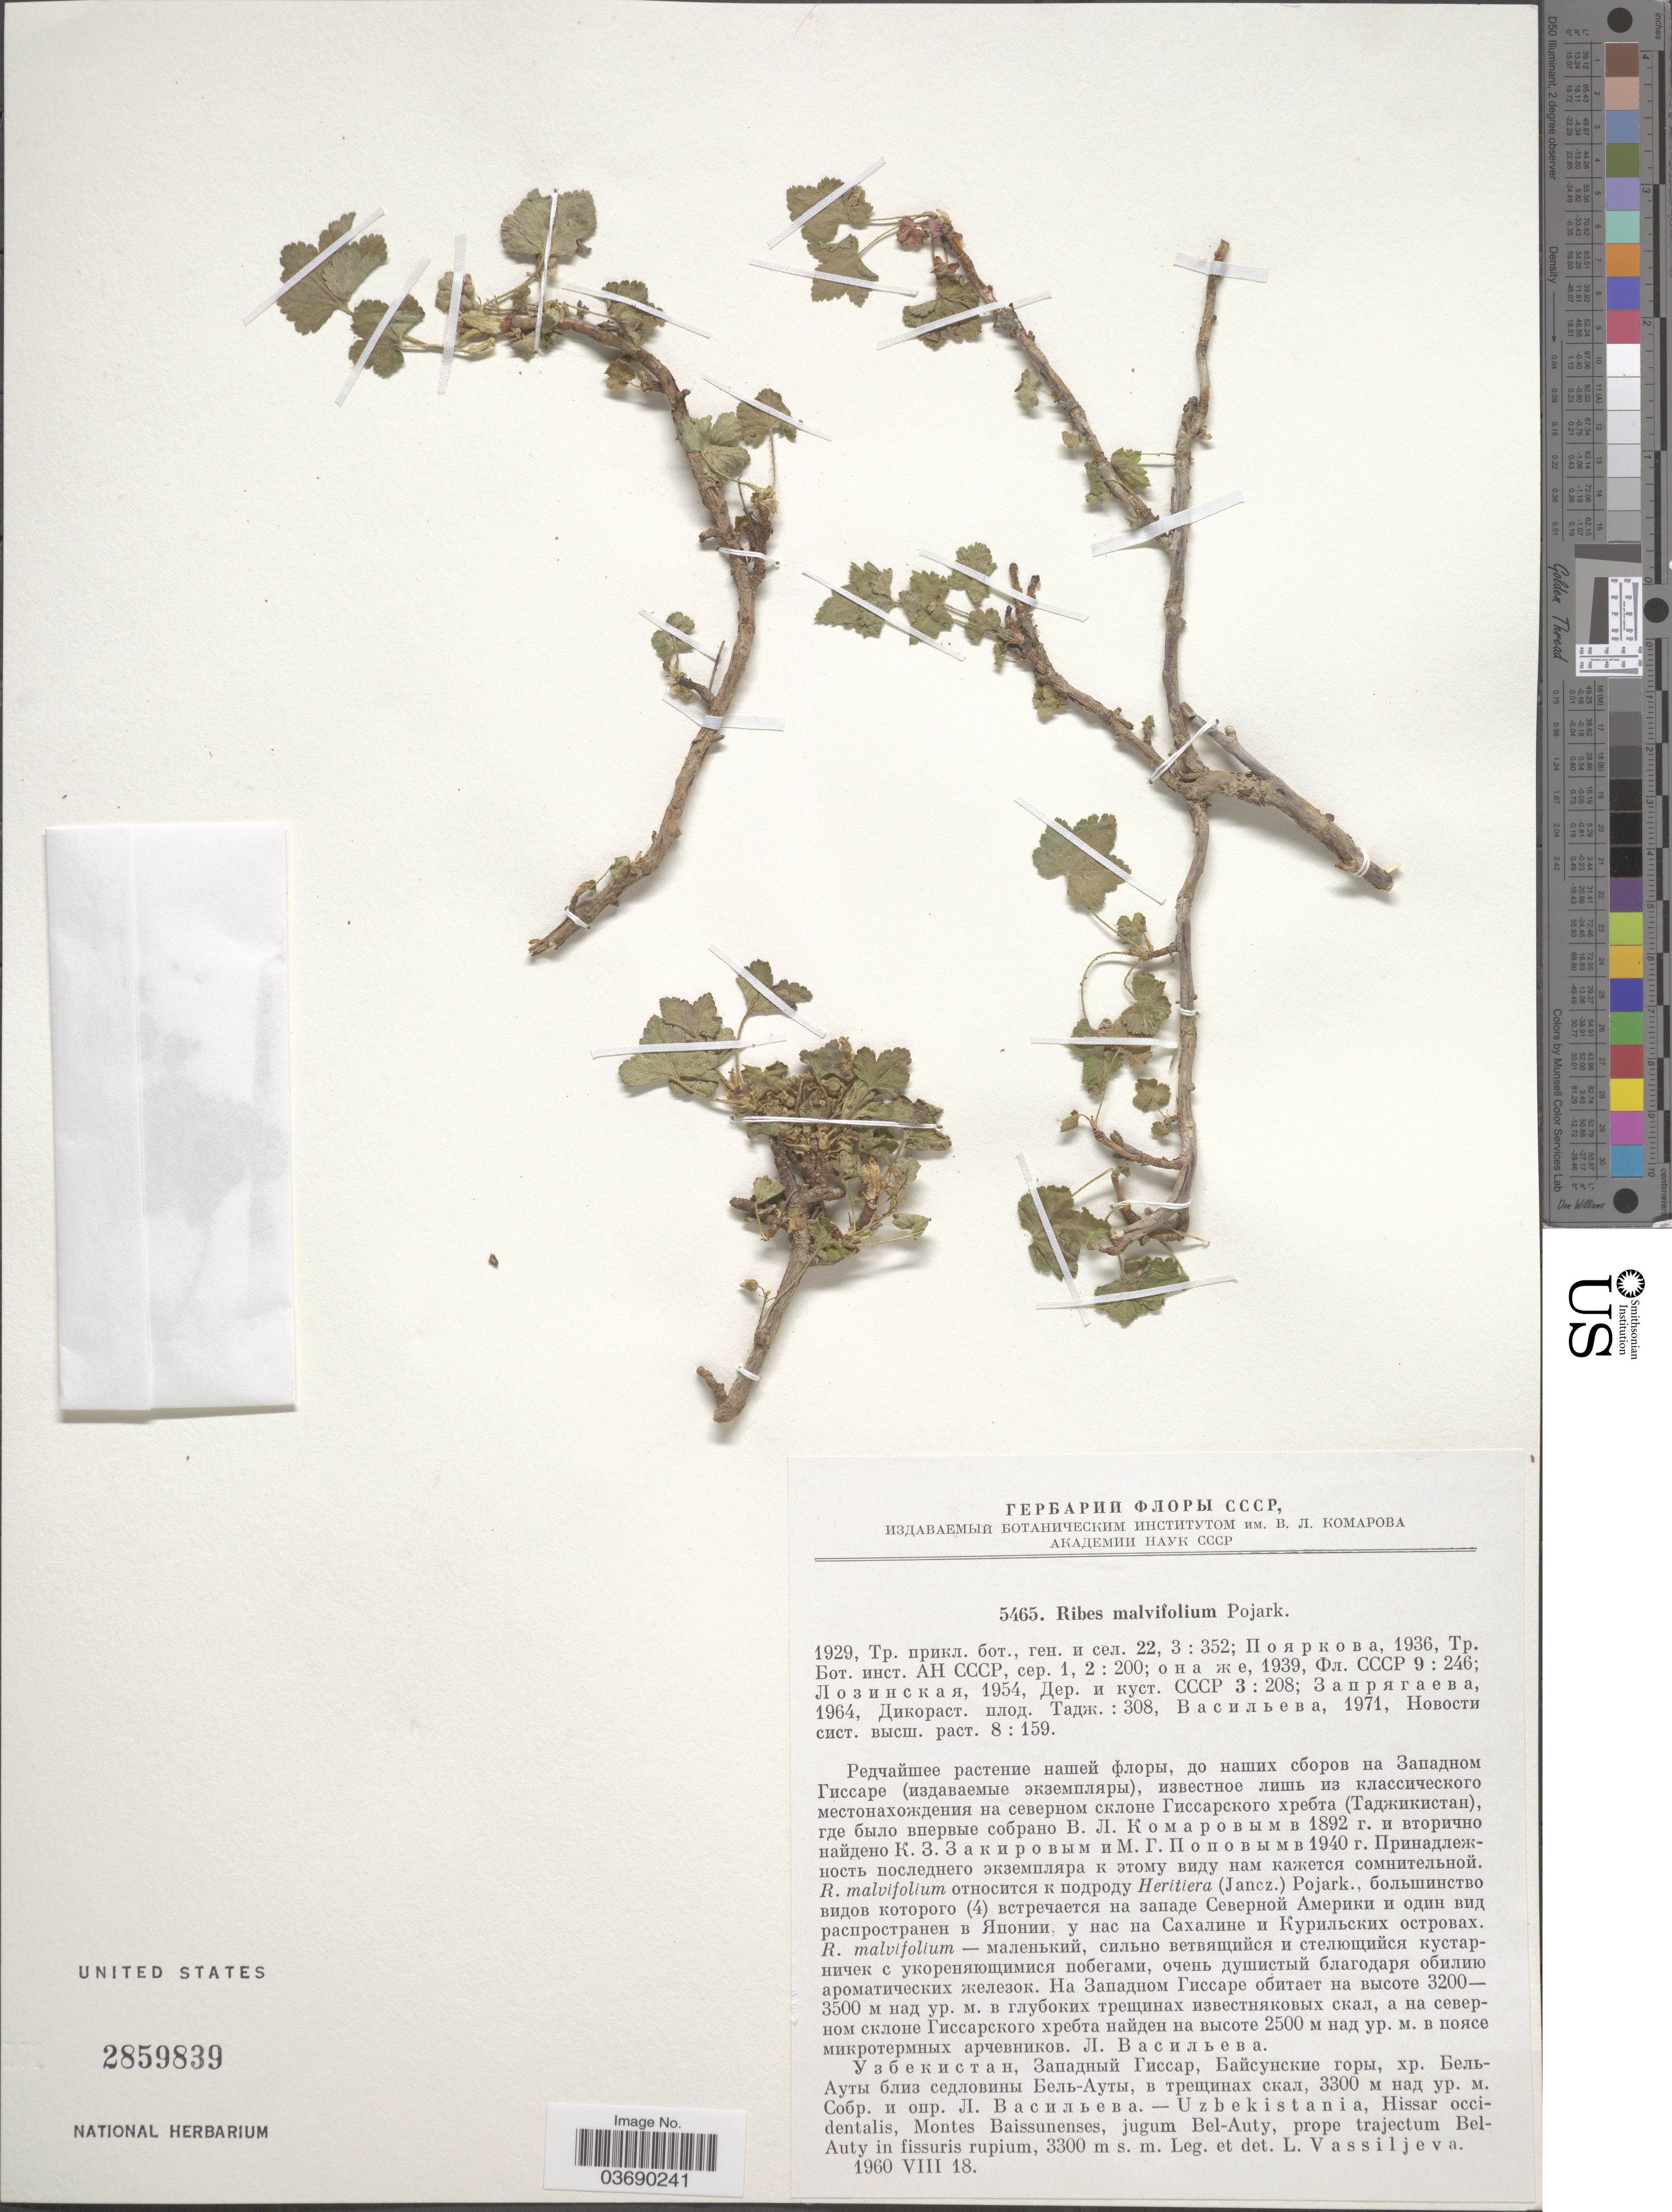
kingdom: Plantae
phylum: Tracheophyta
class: Magnoliopsida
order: Saxifragales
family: Grossulariaceae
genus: Ribes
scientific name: Ribes malvifolium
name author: Pojark.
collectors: L. Vassiljeva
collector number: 5465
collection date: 1960-08-18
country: Uzbekistan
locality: Uzbekistania, Hissar occidentalis, Montes Baissunenses, jugum Bel-Auty, prope trajectum Bel-Auty in fissuris rupium.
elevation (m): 3300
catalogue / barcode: US 2859839